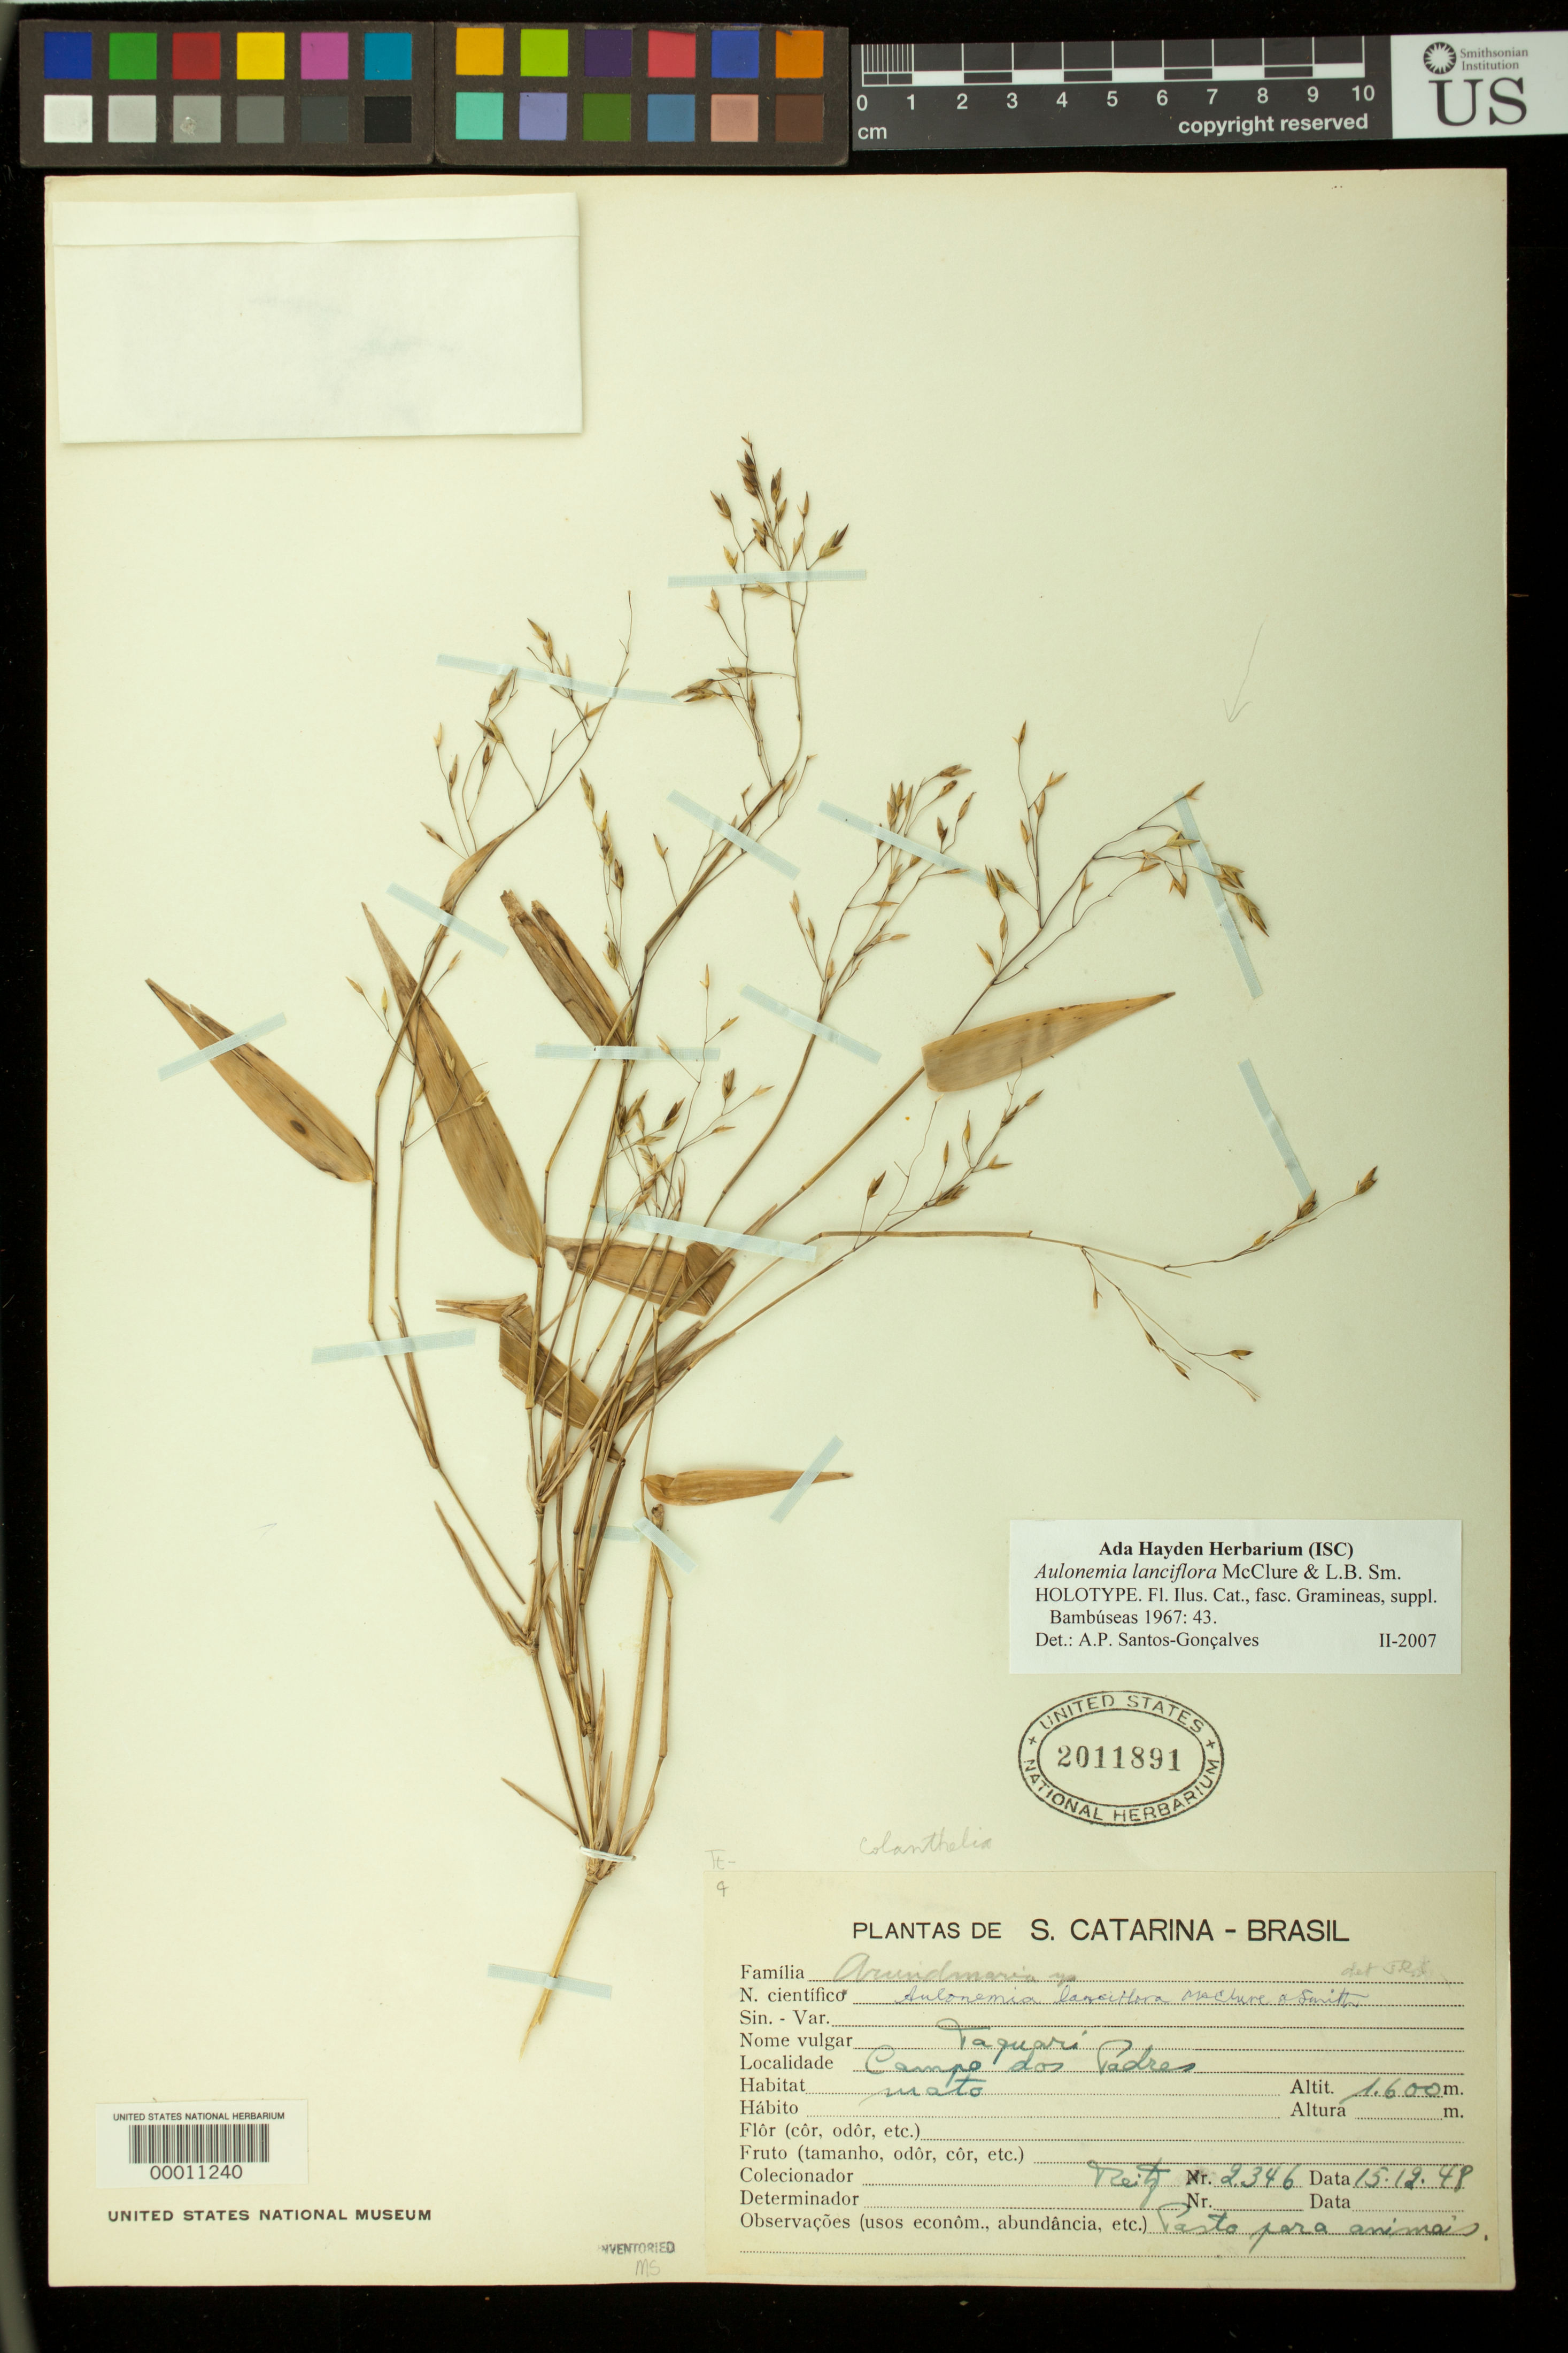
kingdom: Plantae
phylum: Tracheophyta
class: Liliopsida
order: Poales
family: Poaceae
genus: Aulonemia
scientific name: Aulonemia lanciflora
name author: McClure & L.B. Sm.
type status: Holotype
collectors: R. Reitz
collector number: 2346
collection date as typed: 15 Dec 1948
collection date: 1948-12-15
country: Brazil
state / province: Santa Catarina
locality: Campo dos Padres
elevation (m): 1600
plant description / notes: Protologue cites holotype at US; this sheet is presumably the holotype, although not annotated as such by Smith or by McClure.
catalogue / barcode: US 2011891